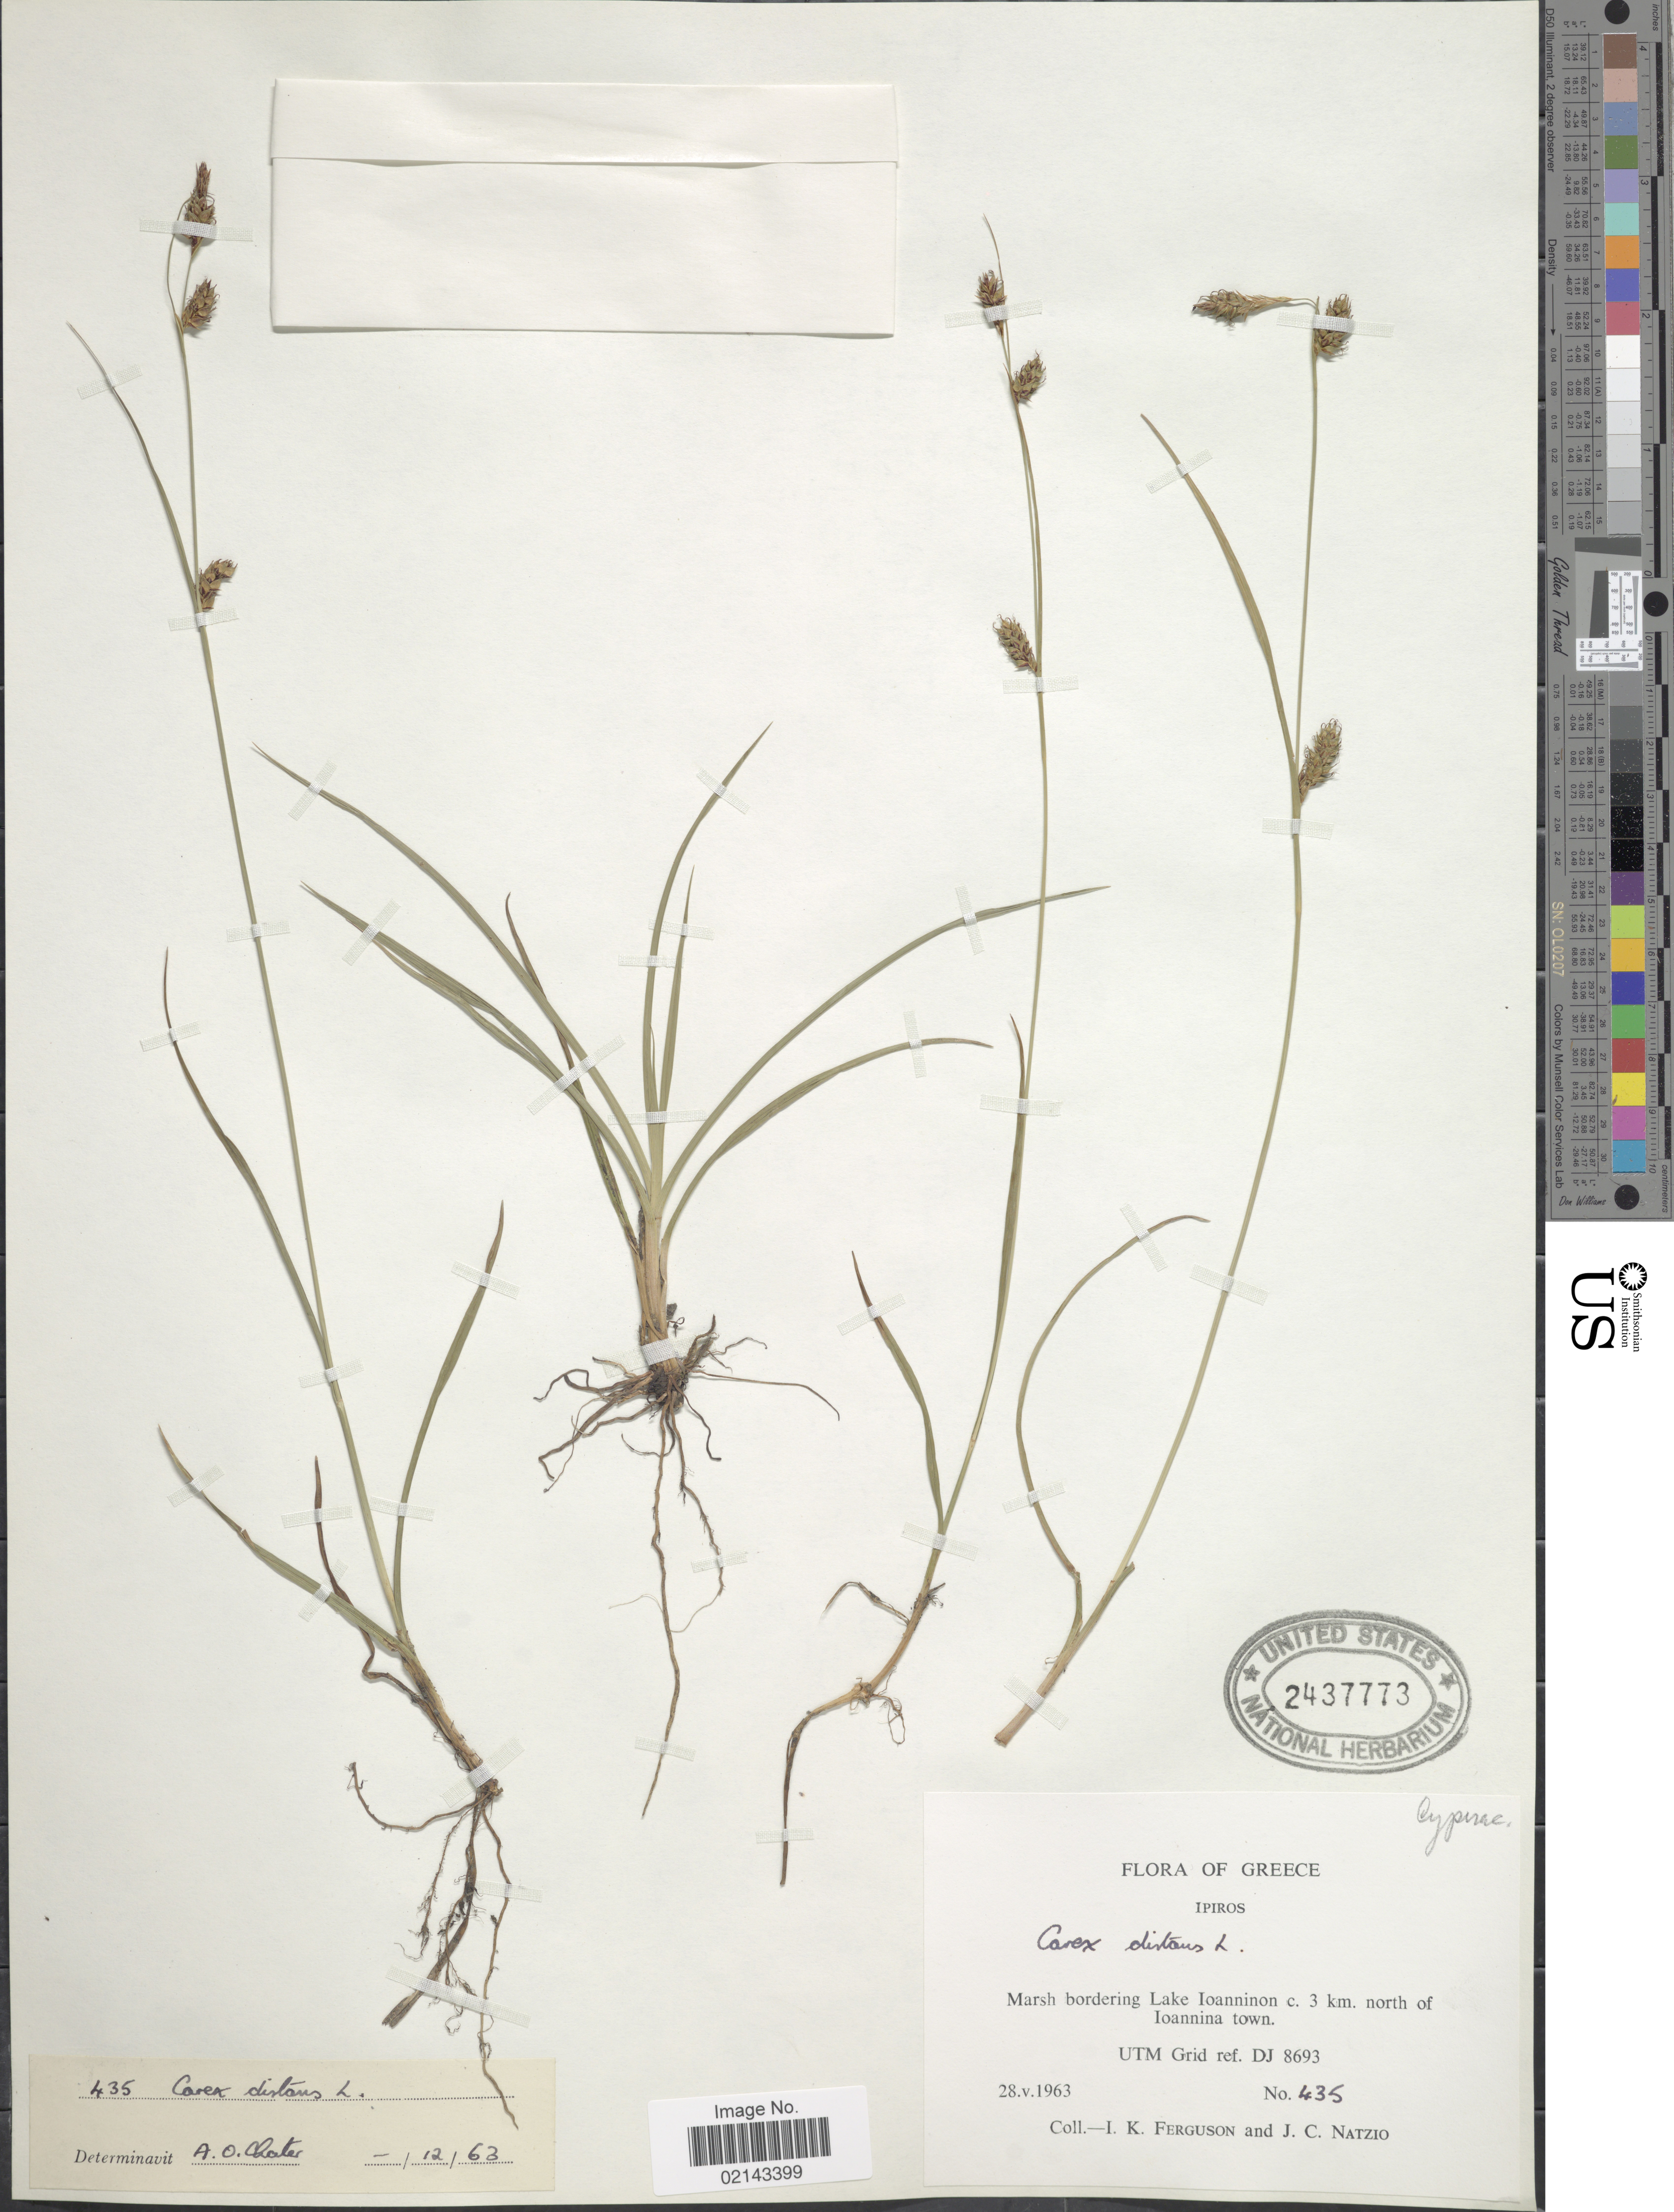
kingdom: Plantae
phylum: Tracheophyta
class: Liliopsida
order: Poales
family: Cyperaceae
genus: Carex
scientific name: Carex distans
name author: L.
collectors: I. K. Ferguson & J. Natzio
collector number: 435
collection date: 1963-05-28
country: Greece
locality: Ipiros, Marsh bordering Lake Ioanninon c. 3 km north of Ionnina town, UTM Grid ref. DJ 8693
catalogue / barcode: US 2437773